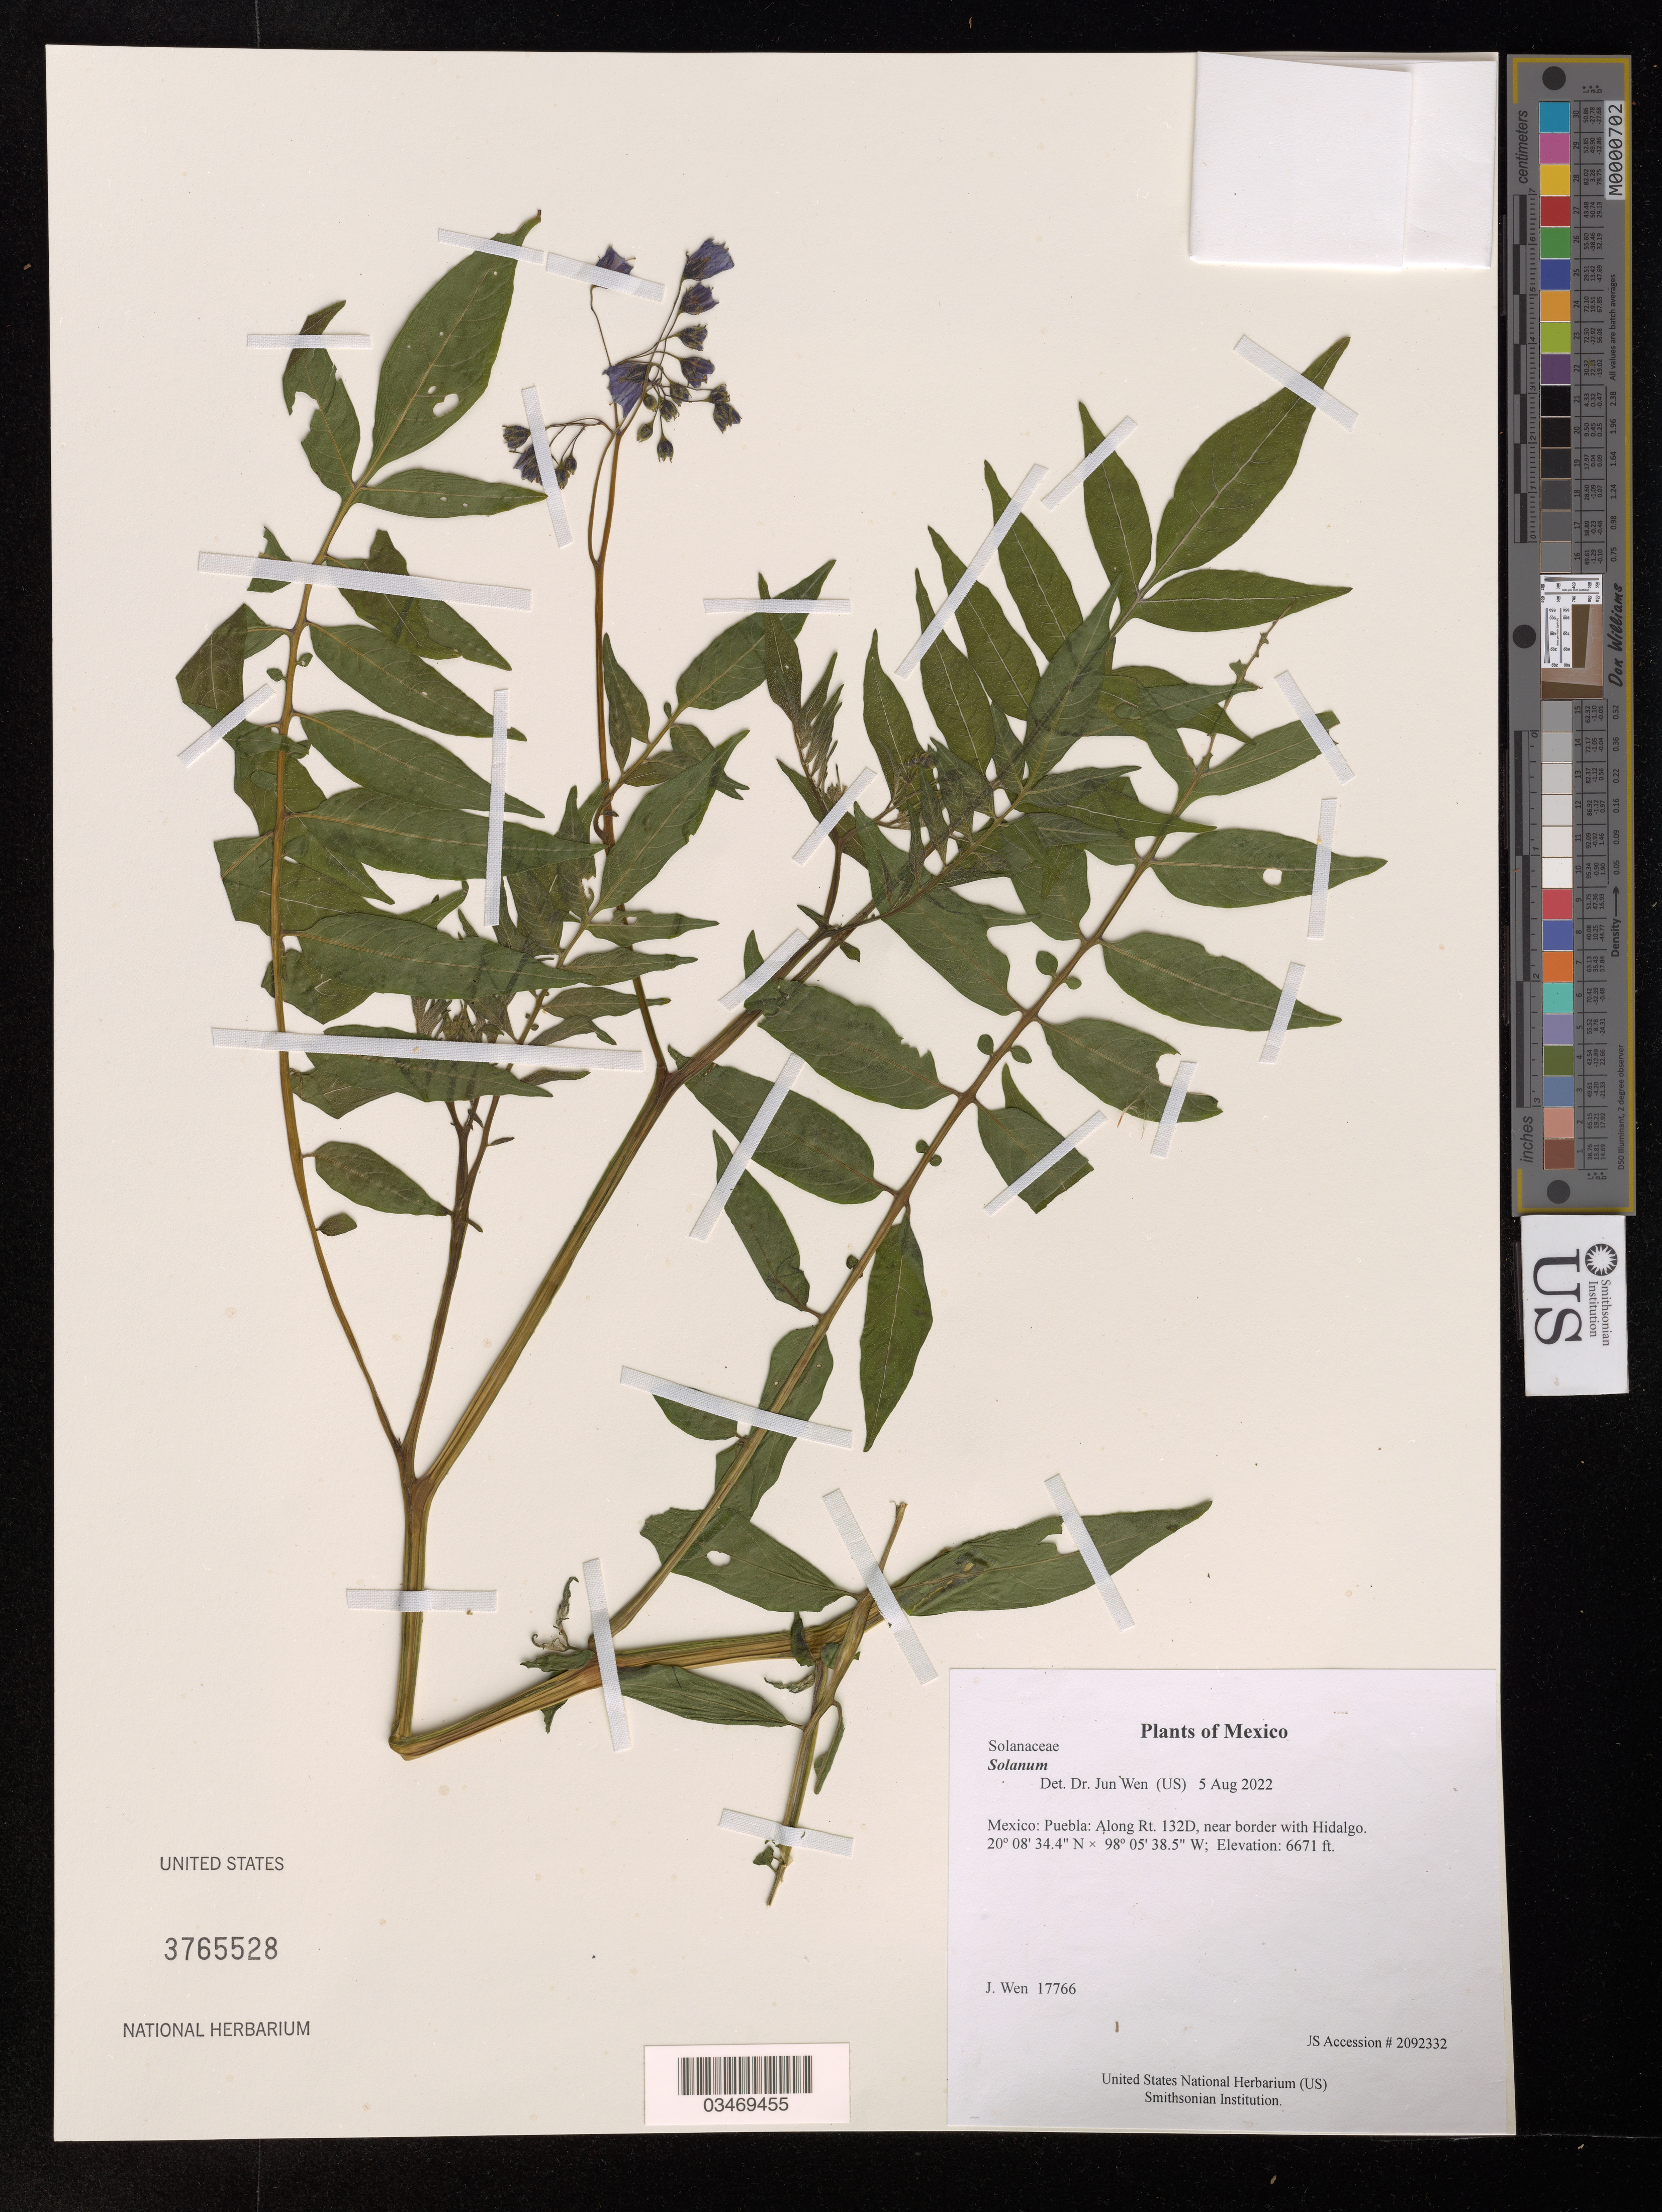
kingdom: Plantae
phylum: Tracheophyta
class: Magnoliopsida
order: Solanales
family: Solanaceae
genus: Solanum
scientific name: Solanum sp.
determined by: Wen, Jun, (BOT), Smithsonian Institution - National Museum of Natural History (UNITED STATES)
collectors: J. Wen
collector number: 17766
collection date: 2022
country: Mexico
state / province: Puebla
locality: Along Rt. 132D, near border with Hidalgo.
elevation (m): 2033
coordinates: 20 08.573 N, 98 05.641 W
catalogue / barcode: US 3765528